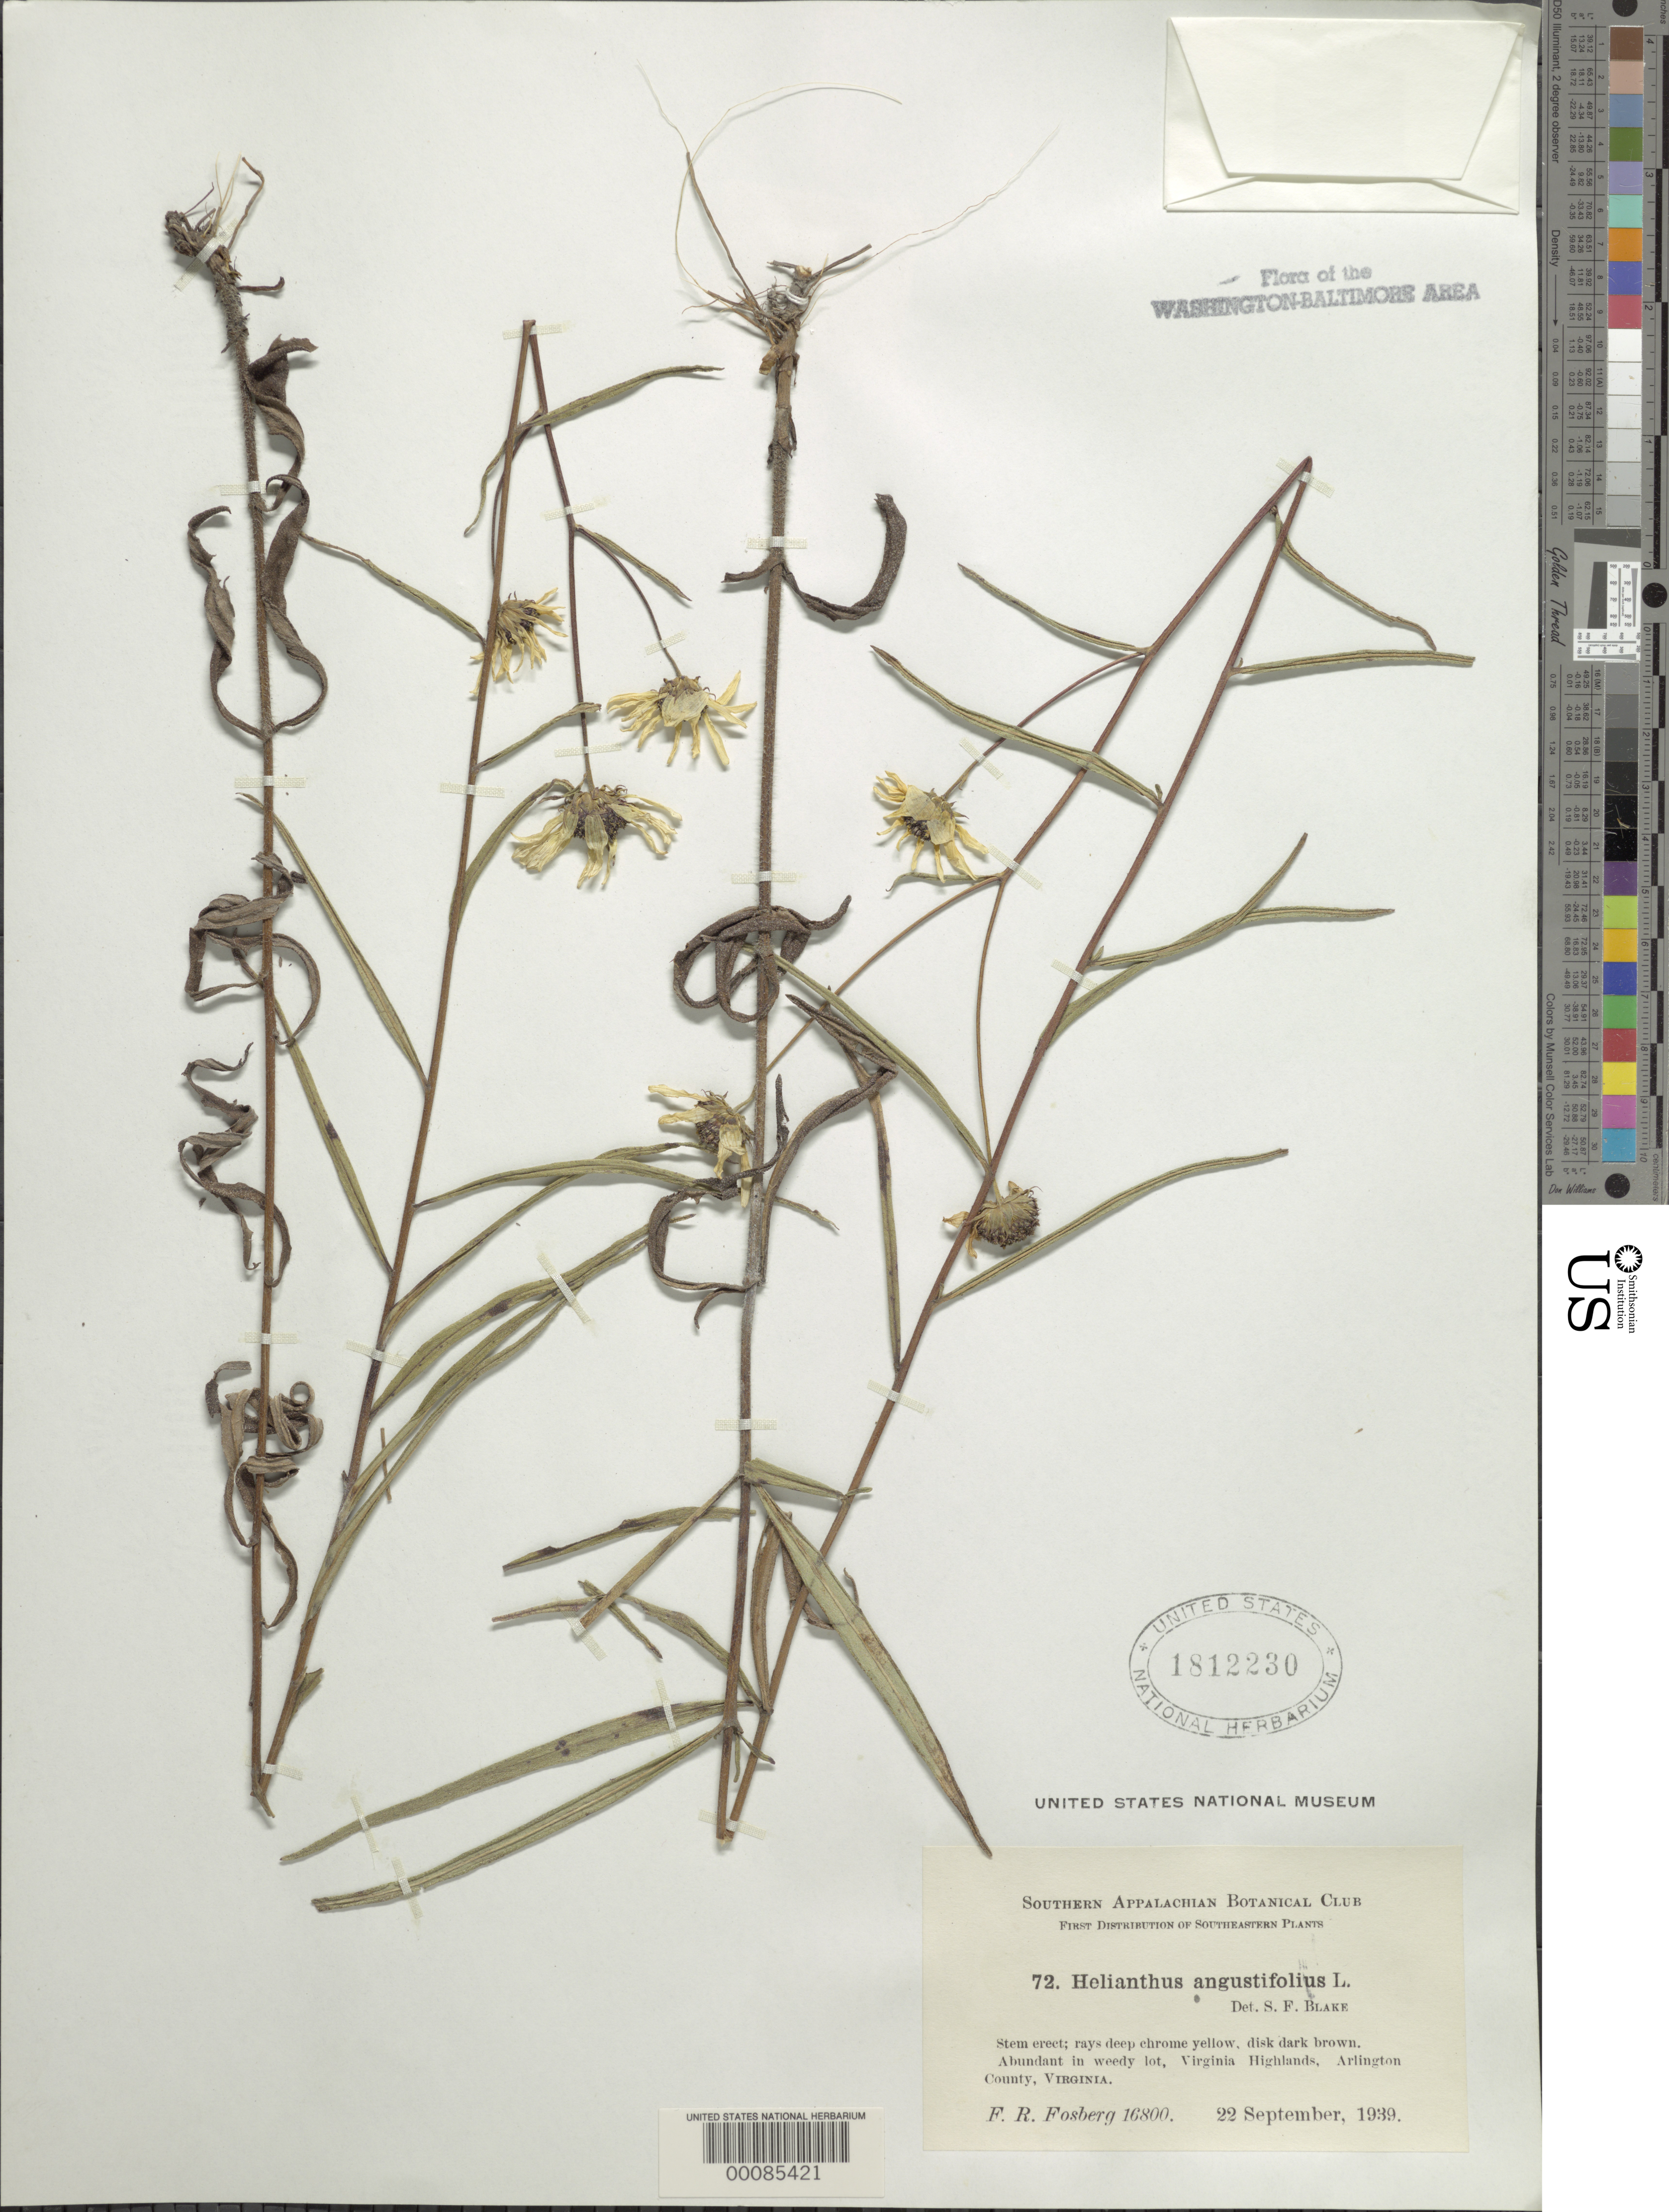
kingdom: Plantae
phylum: Tracheophyta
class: Magnoliopsida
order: Asterales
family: Asteraceae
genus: Helianthus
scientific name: Helianthus angustifolius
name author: L.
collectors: F. R. Fosberg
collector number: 16800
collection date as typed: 22 Sep 1939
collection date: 1939-09-22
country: United States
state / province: Virginia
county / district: Arlington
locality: Virginia Highlands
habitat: Weedy lot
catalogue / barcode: US 1812230